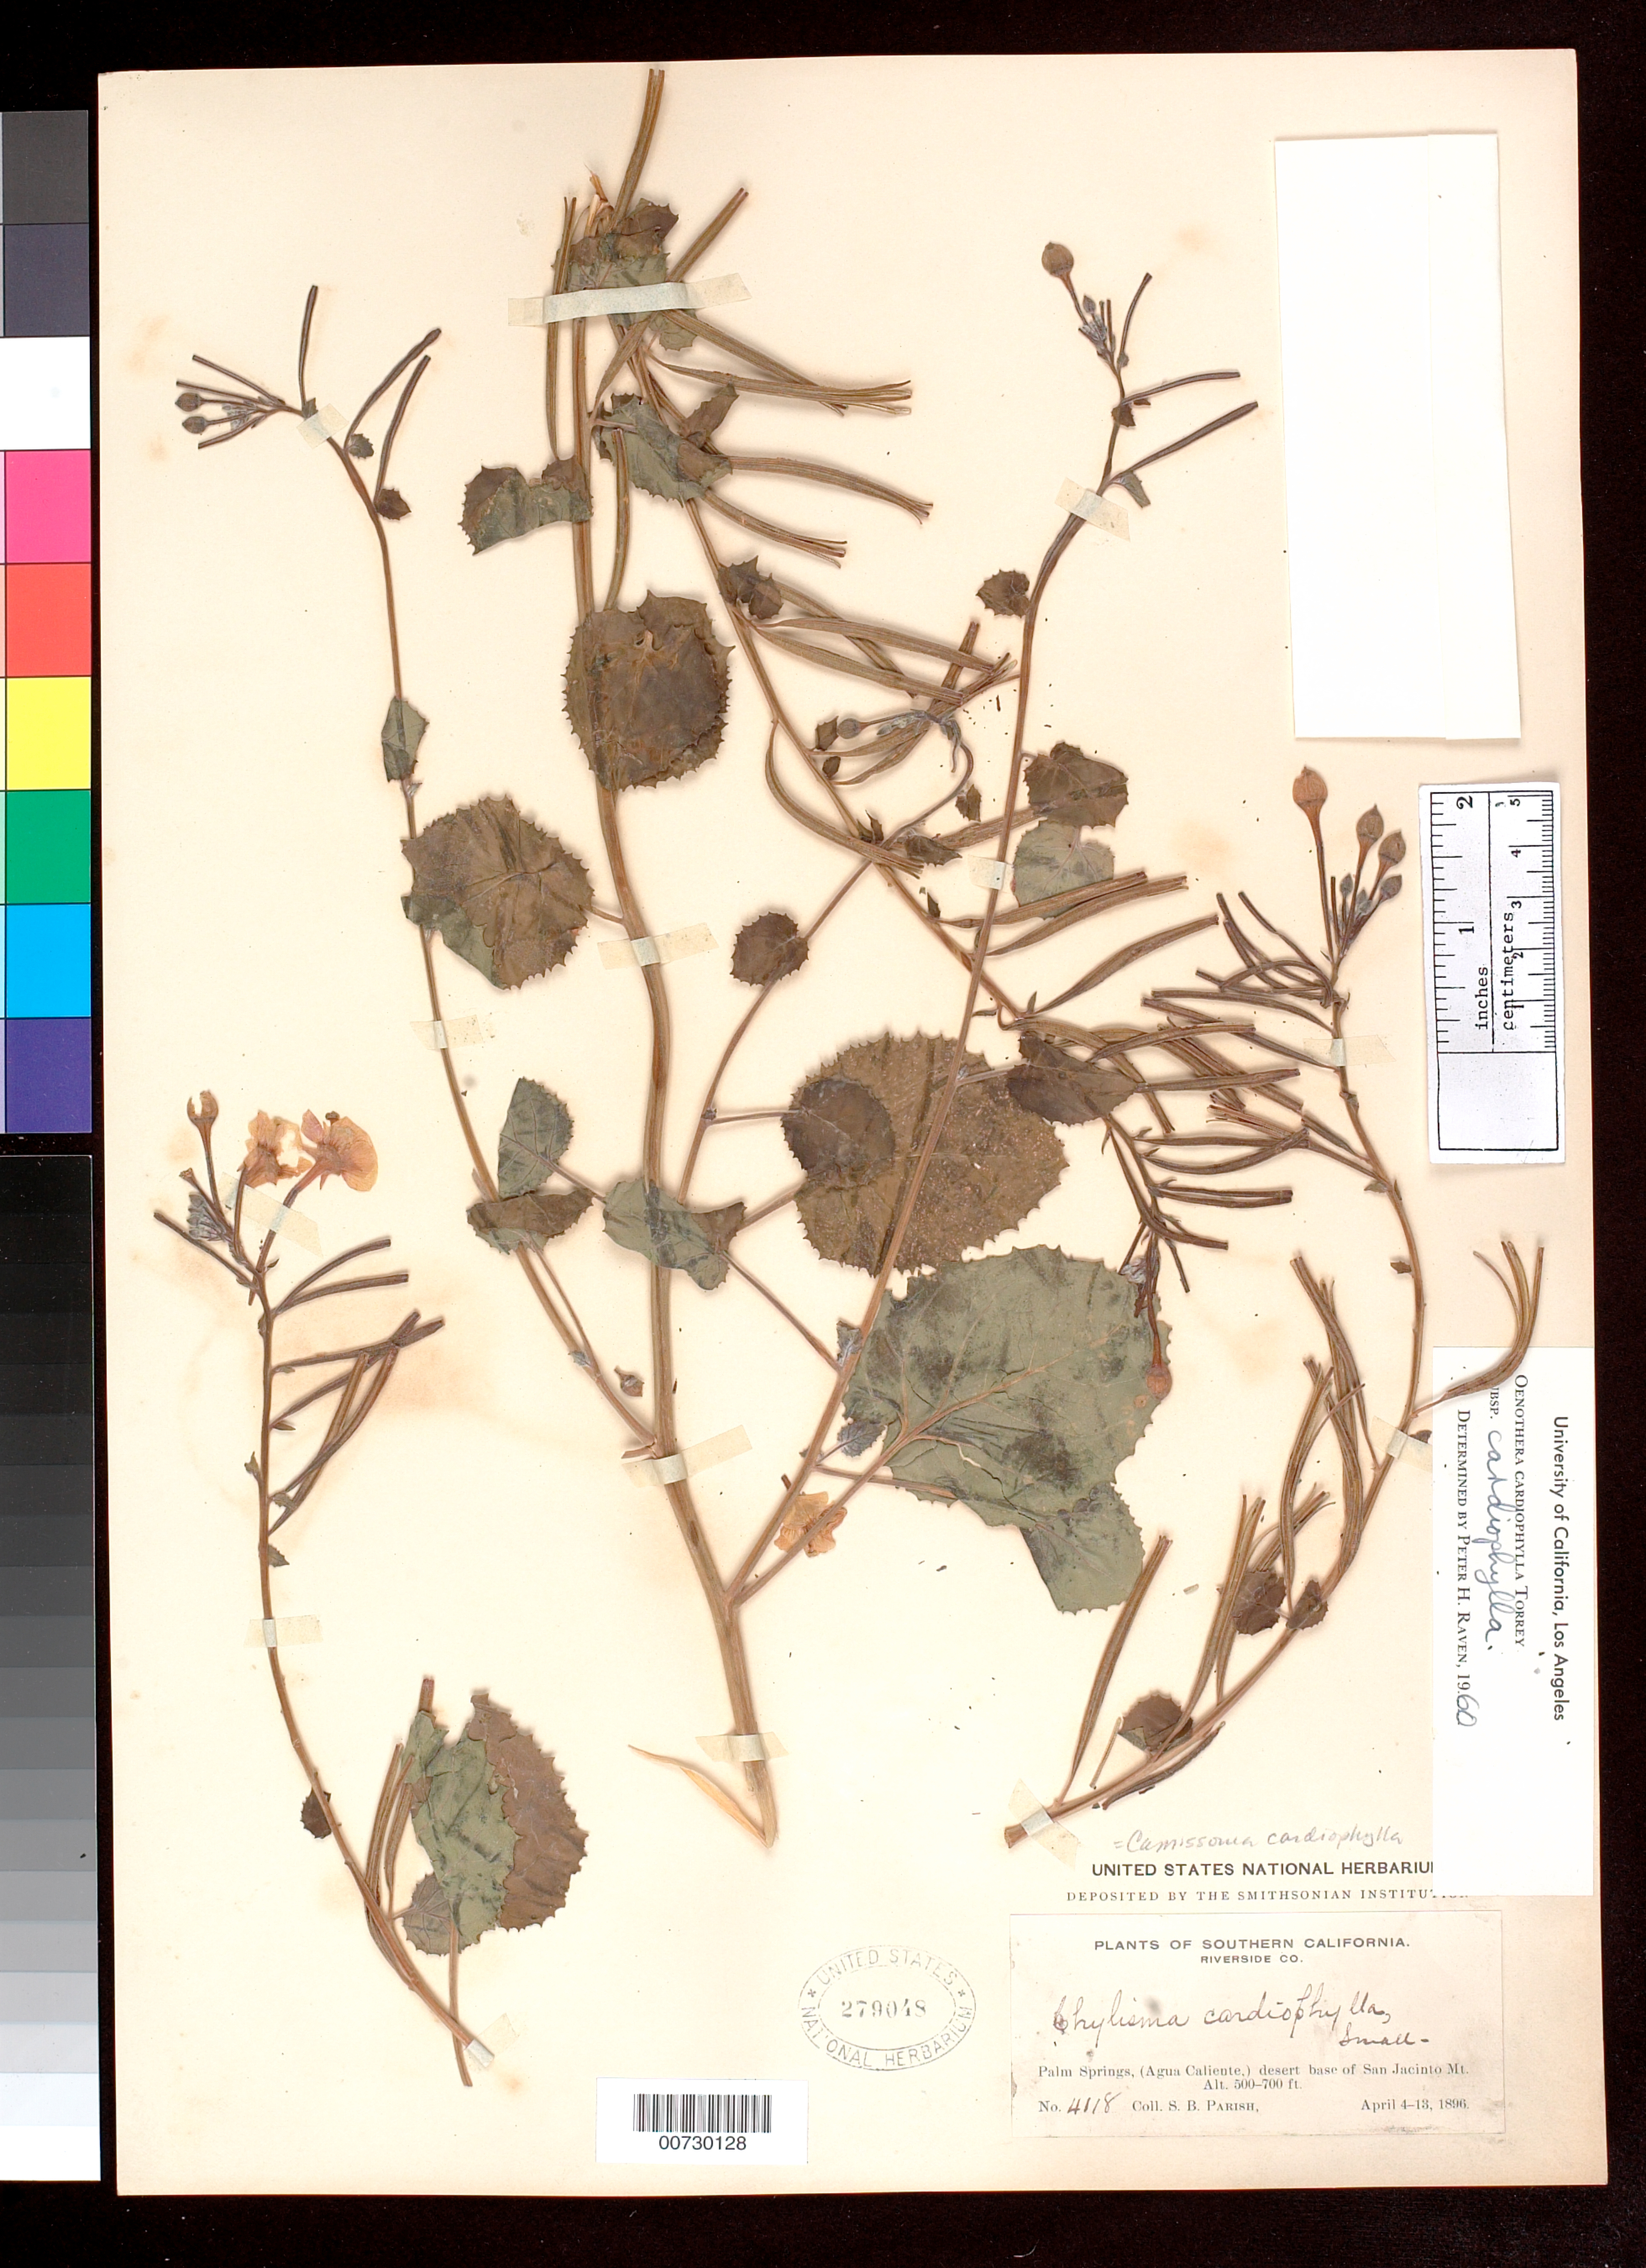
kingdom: Plantae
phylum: Tracheophyta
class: Magnoliopsida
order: Myrtales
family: Onagraceae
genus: Chylismia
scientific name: Chylismia cardiophylla subsp. cardiophylla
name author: (Torr.) Small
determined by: Wagner, W. L., (BOT), Smithsonian Institution - National Museum of Natural History (UNITED STATES)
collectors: S. B. Parish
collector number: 4118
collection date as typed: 04 Apr 1896 to 13 Apr 1896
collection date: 1896-04-04/1896-04-13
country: United States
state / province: California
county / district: Riverside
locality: Palm Springs, (Agua Caliente,) desert base of San Jacinto Mt.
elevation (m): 152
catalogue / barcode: US 279048